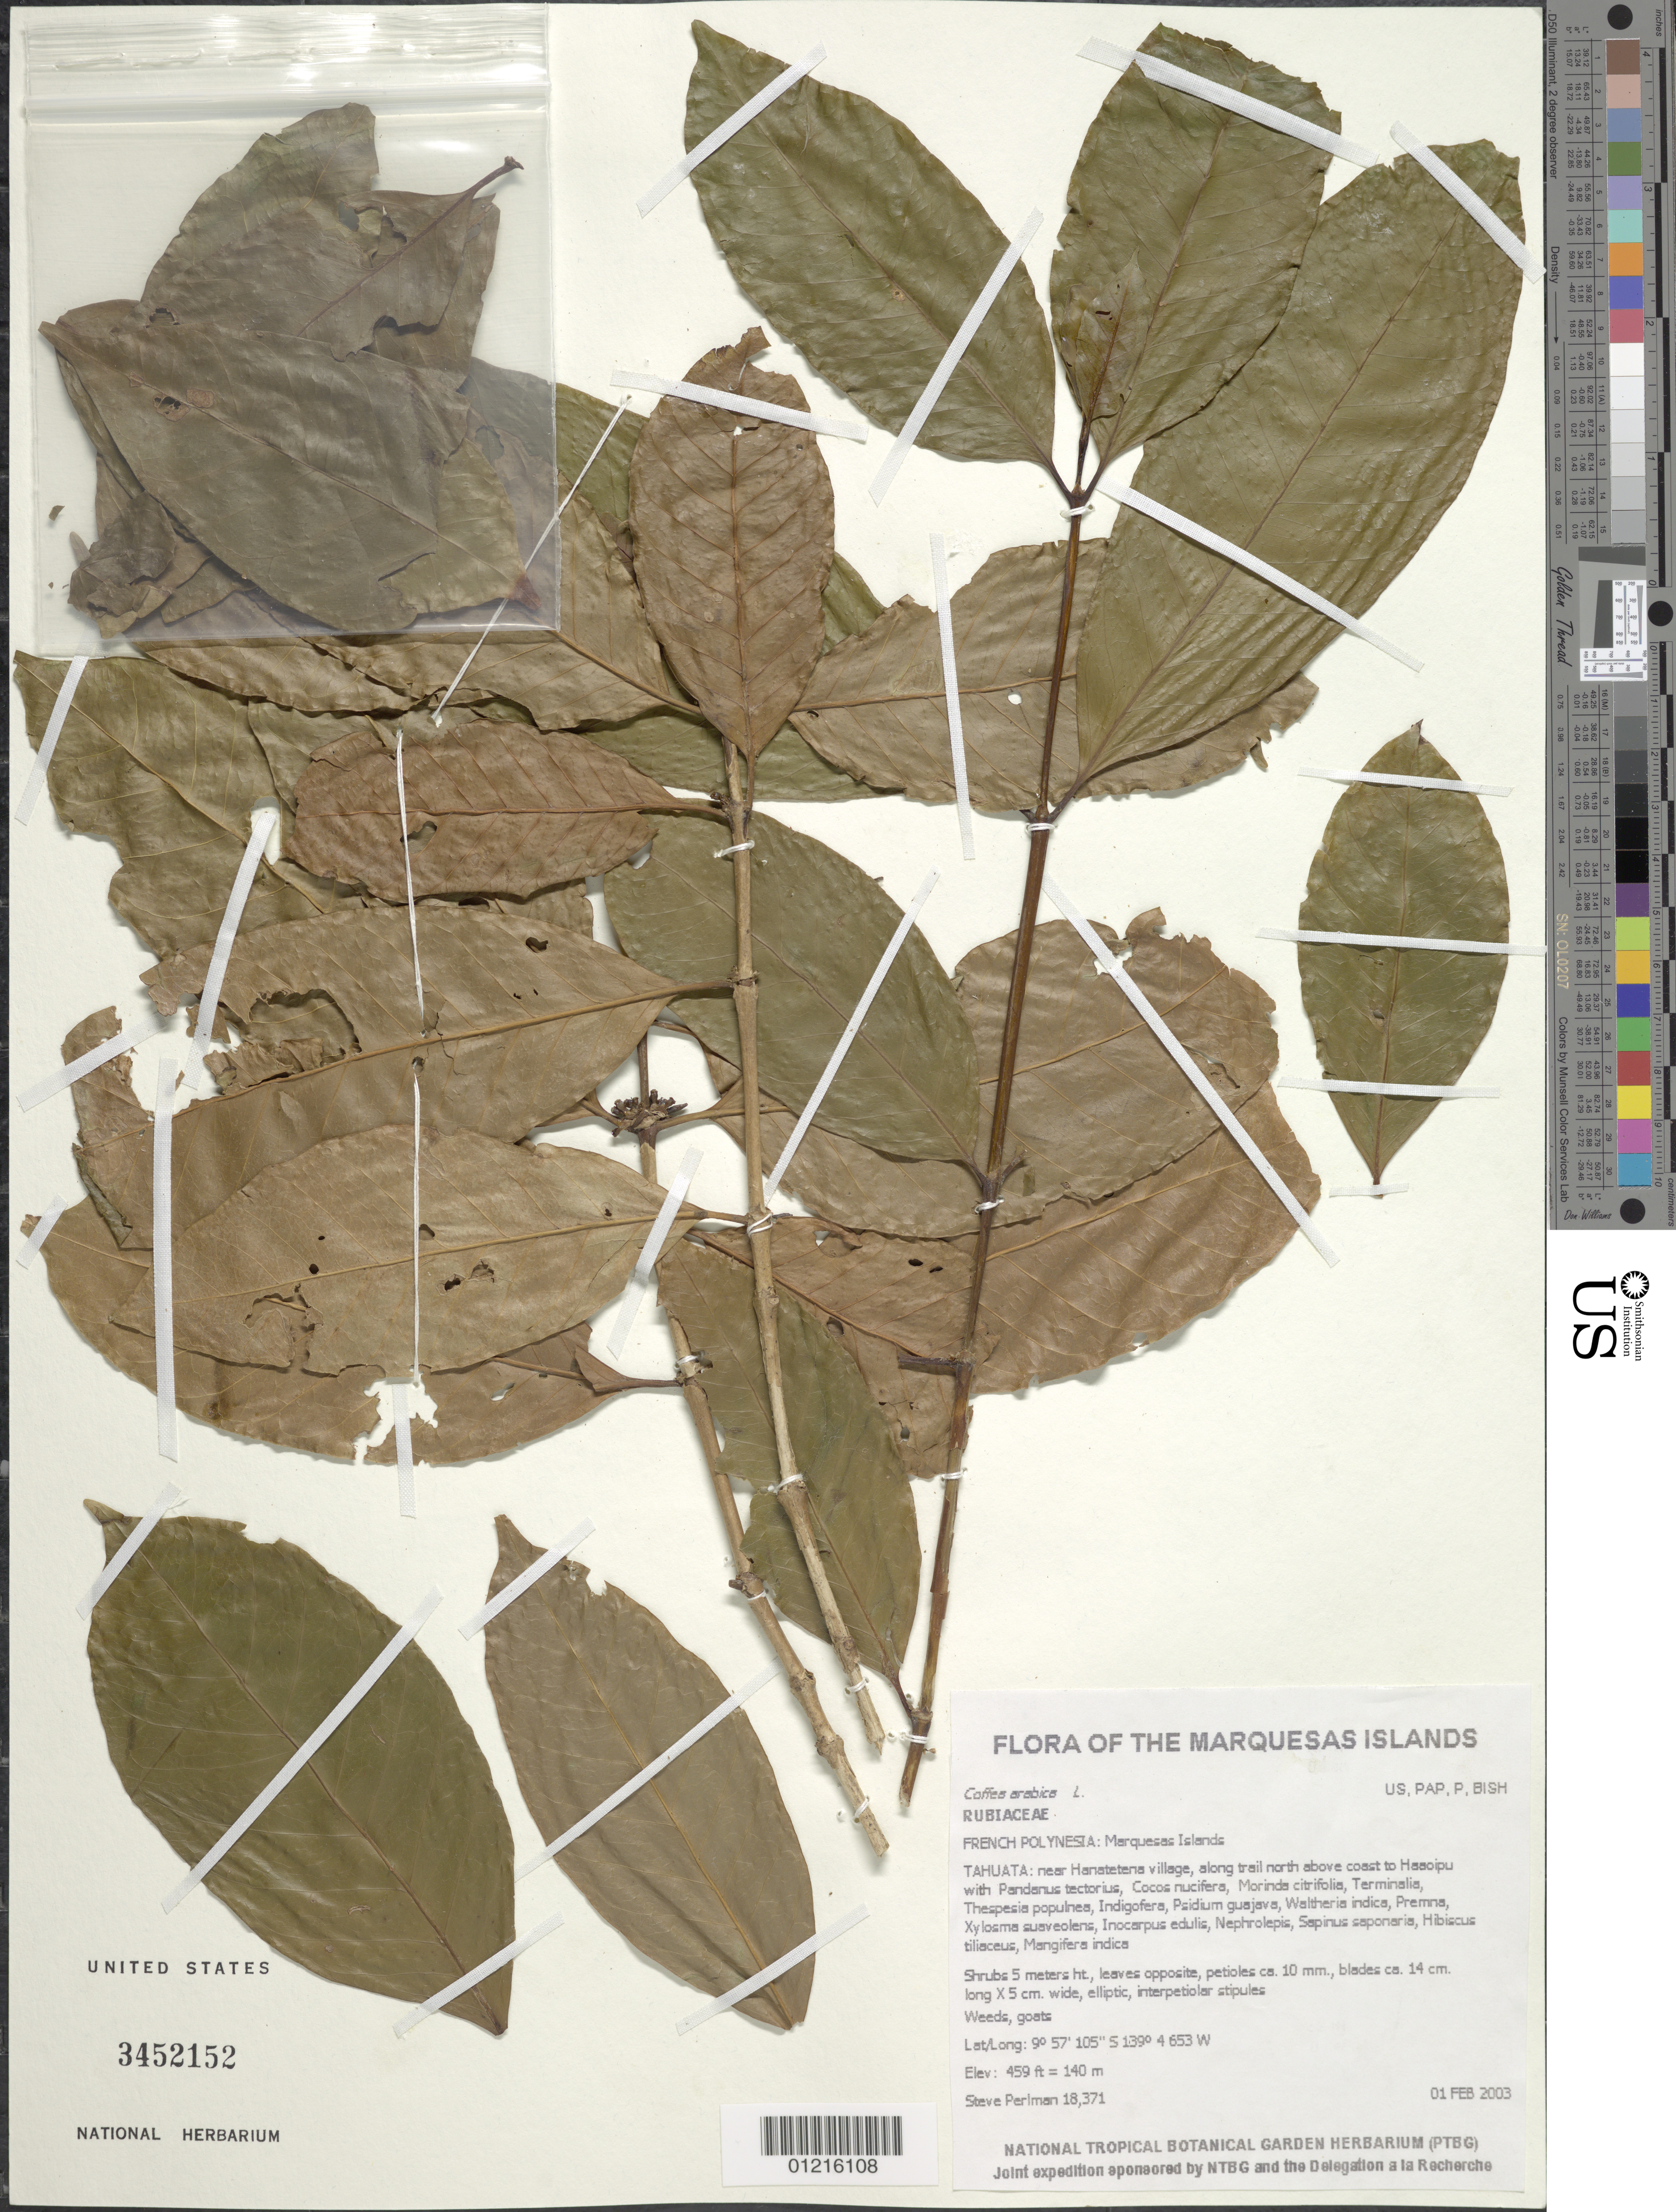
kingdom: Plantae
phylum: Tracheophyta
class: Magnoliopsida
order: Gentianales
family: Rubiaceae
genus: Coffea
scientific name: Coffea arabica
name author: L.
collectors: S. P. Perlman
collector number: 18371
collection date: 2003-02-01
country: French Polynesia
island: Tahuata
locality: Near Hanatetena village, along trail north above coast to Haaoipu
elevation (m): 140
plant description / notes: Weeds, goats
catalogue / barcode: US 3452152